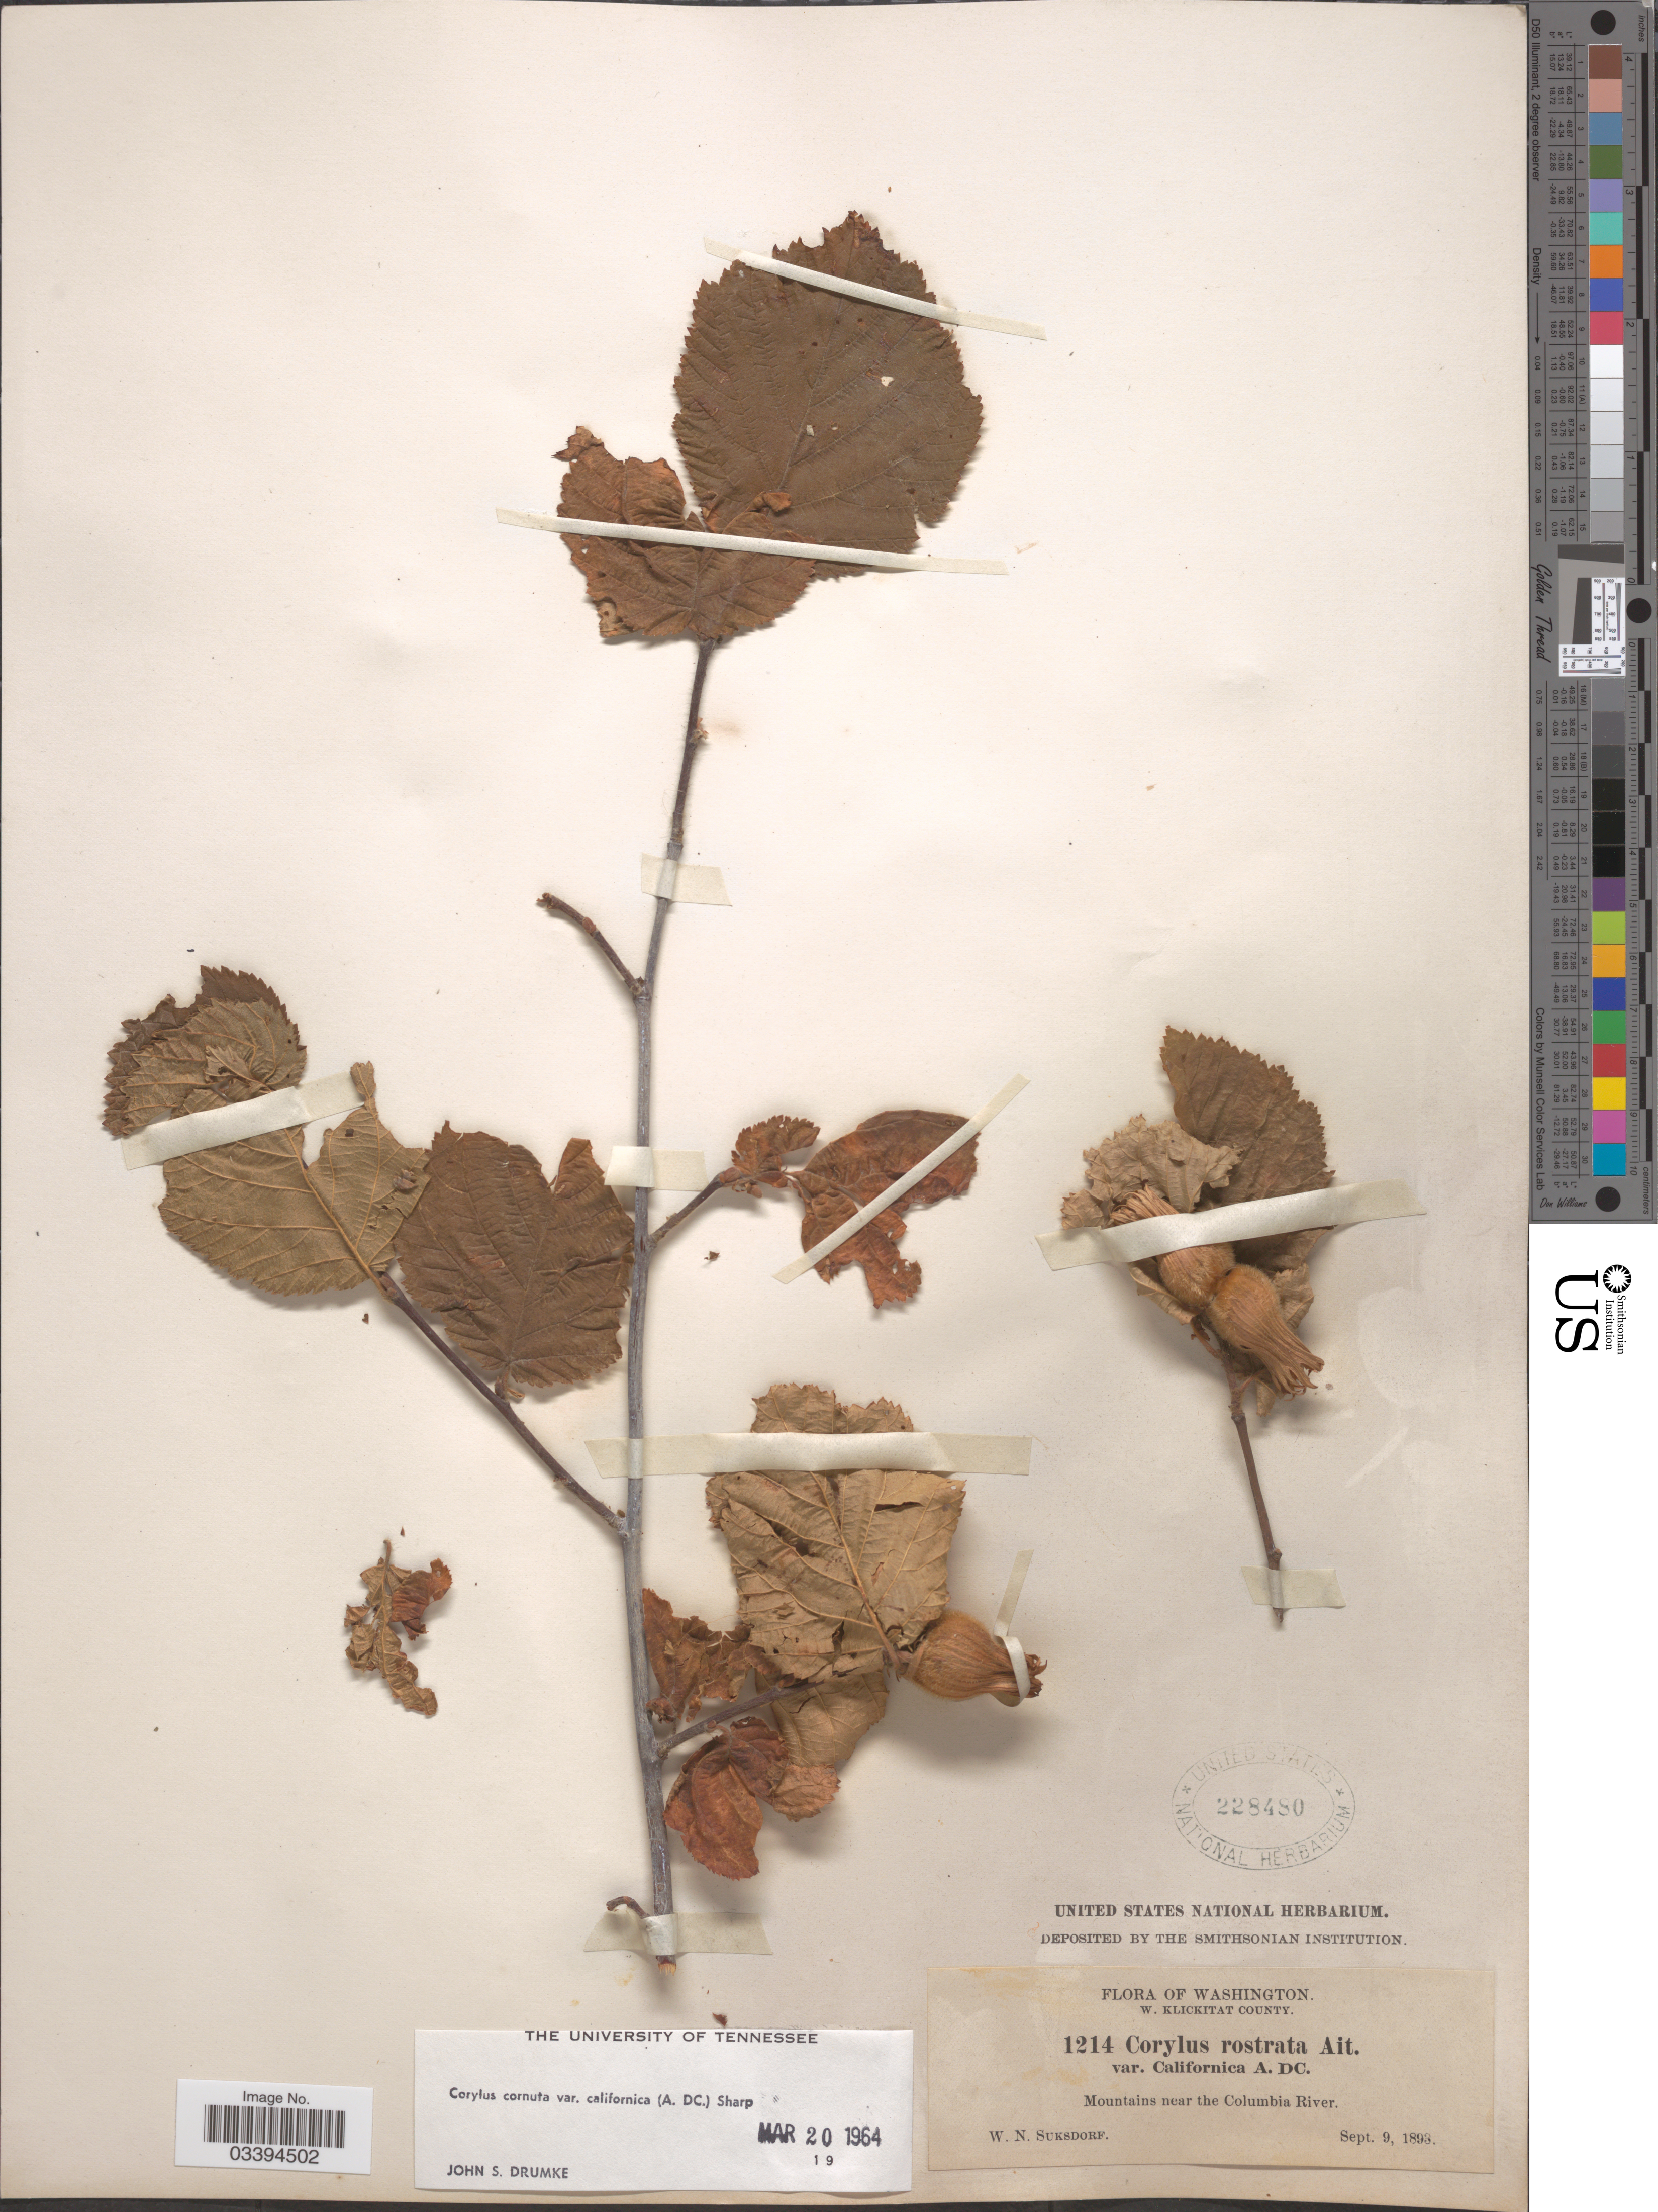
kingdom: Plantae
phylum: Tracheophyta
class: Magnoliopsida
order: Fagales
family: Betulaceae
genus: Corylus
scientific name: Corylus californica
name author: (A. DC.) Rose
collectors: W. N. Suksdorf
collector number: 1214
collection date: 1893-09-09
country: United States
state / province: Washington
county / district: Klickitat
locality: W. Klickitat County. Mountains near the Columbia River.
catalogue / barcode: US 228480